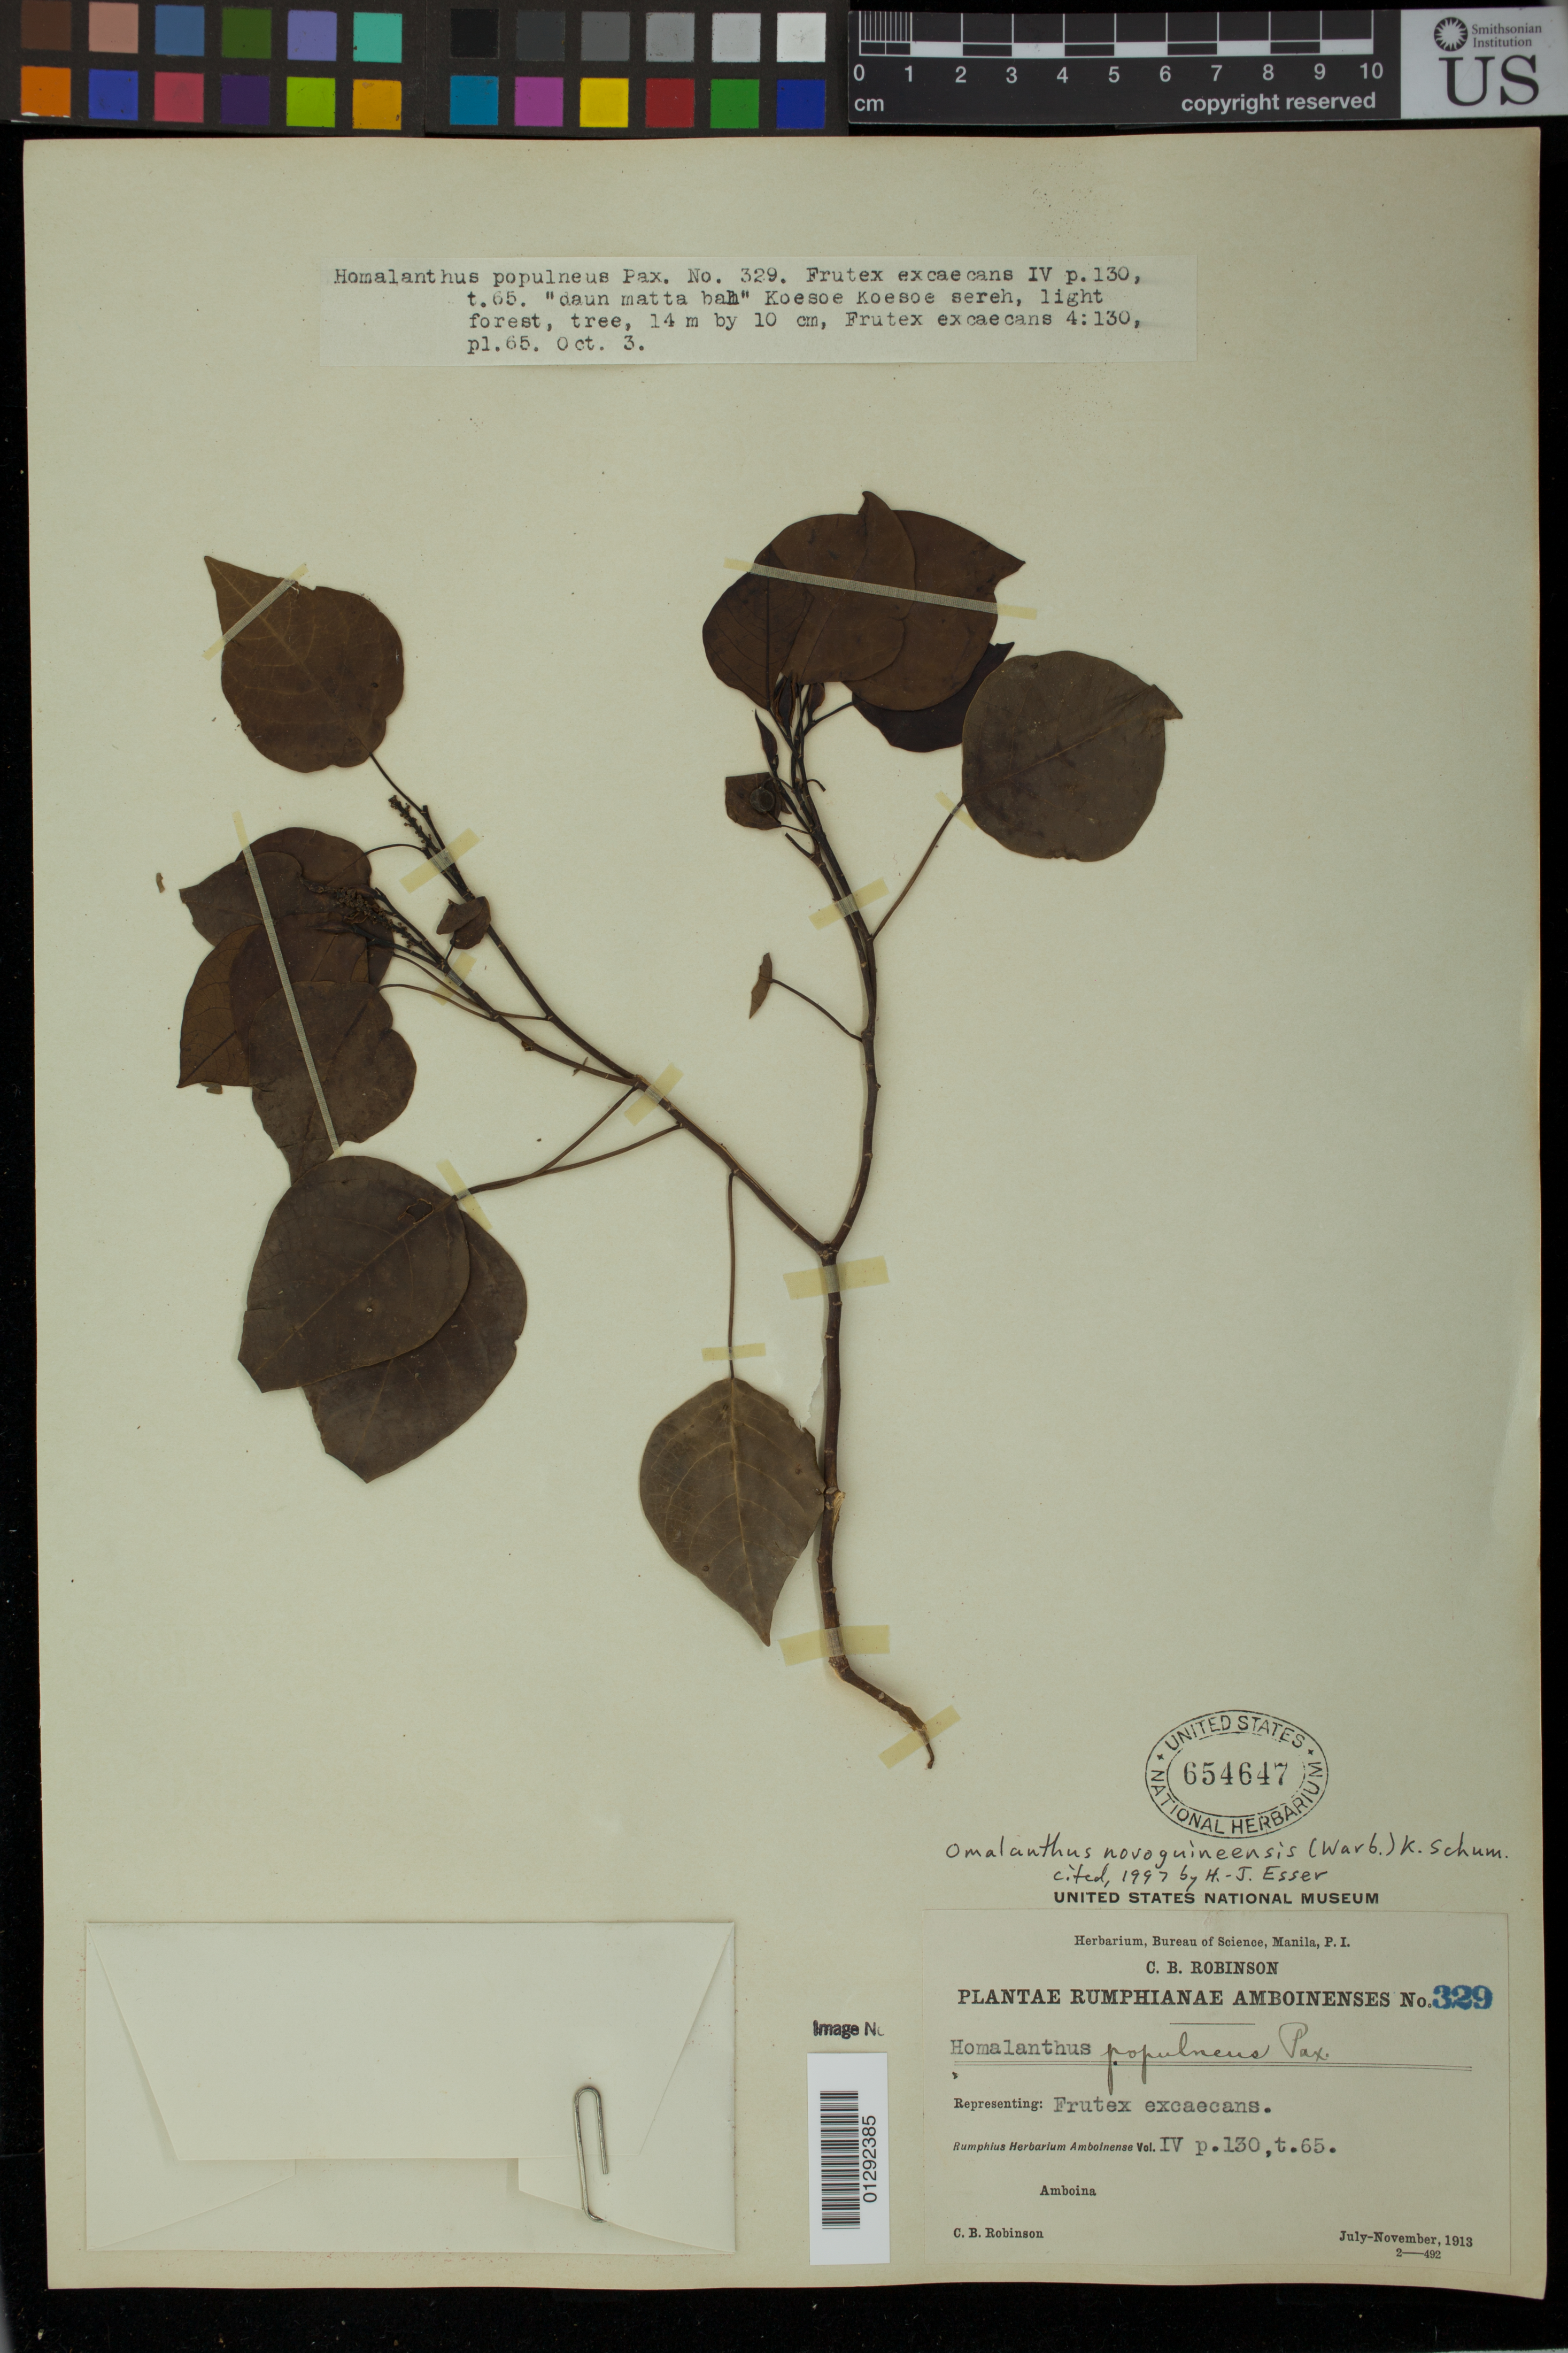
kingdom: Plantae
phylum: Tracheophyta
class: Magnoliopsida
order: Malpighiales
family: Euphorbiaceae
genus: Homalanthus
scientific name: Homalanthus novoguineensis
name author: (Warb.) K. Schum.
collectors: C. Robinson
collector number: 329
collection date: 1913-07/1913-11-01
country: Indonesia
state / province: Maluku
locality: Amboina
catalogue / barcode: US 654647